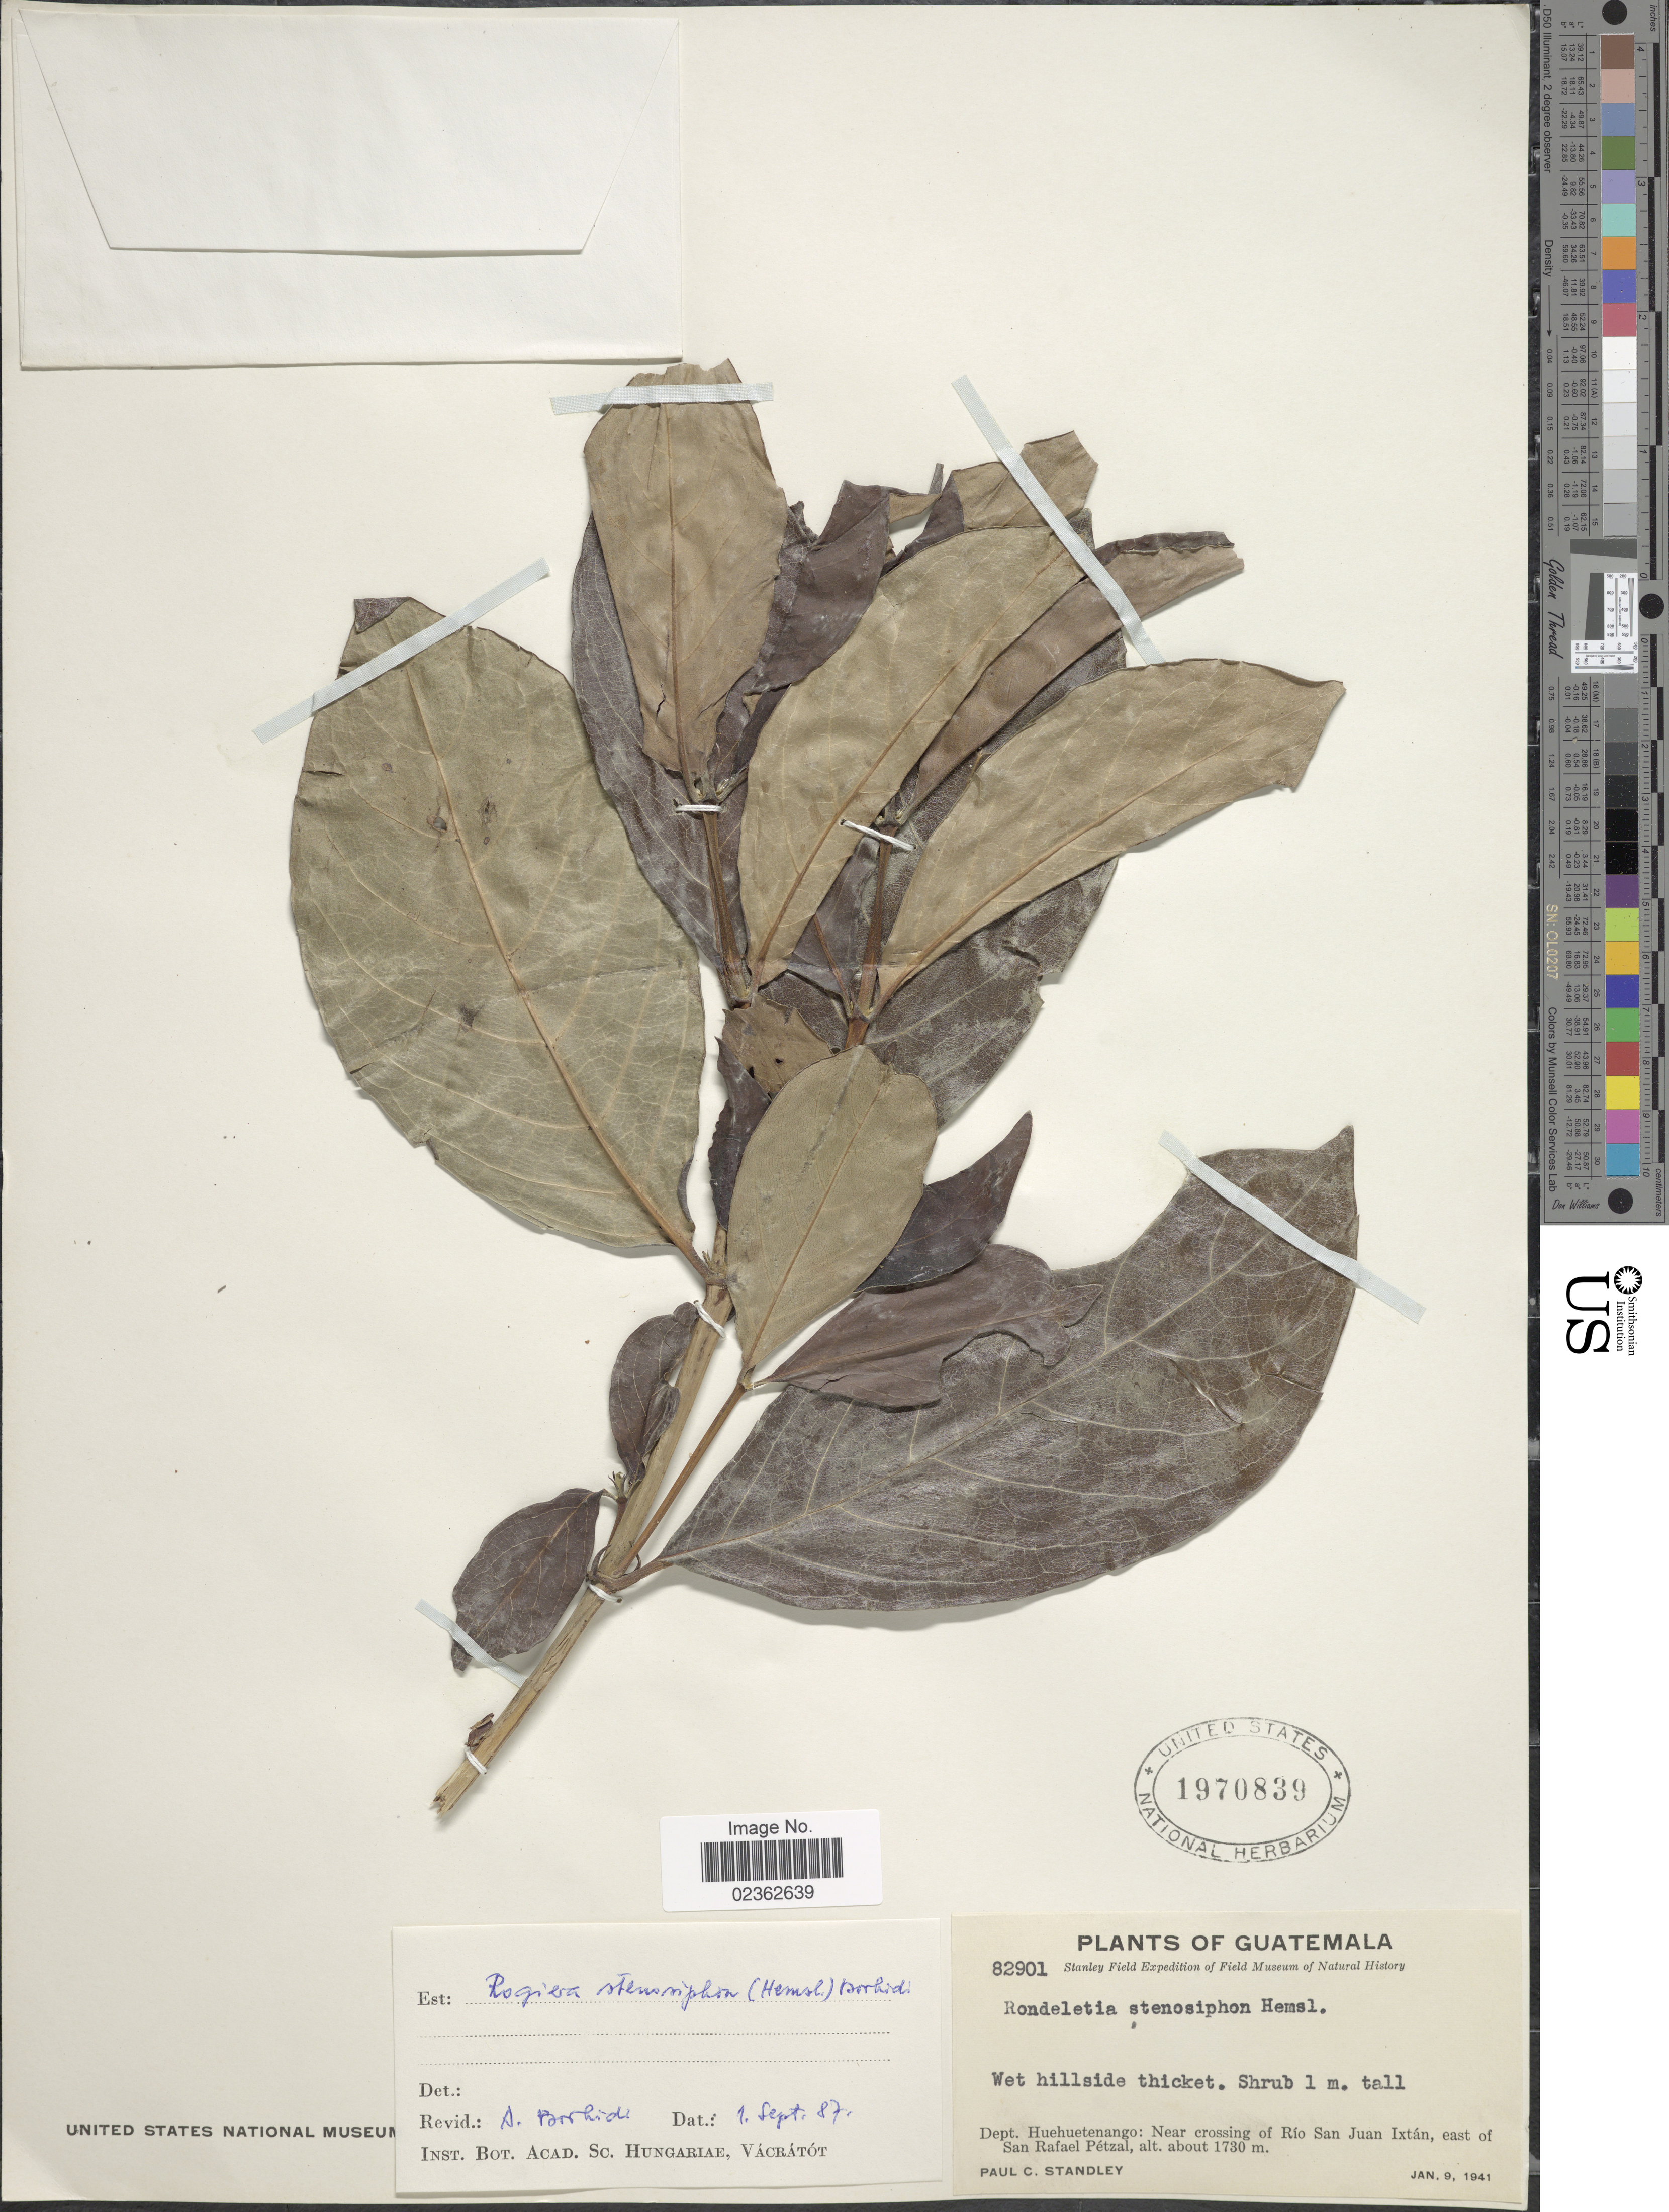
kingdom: Plantae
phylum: Tracheophyta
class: Magnoliopsida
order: Gentianales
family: Rubiaceae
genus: Rogiera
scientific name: Rogiera stenosiphon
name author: (Hemsl.) Borhidi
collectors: P. C. Standley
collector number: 82901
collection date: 1941-01-09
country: Guatemala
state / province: Huehuetenango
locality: Wet hillside thicket, near crossing of Rio San Juan Ixtlan, east of San Rafael Petzal.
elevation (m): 1730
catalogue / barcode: US 1970839